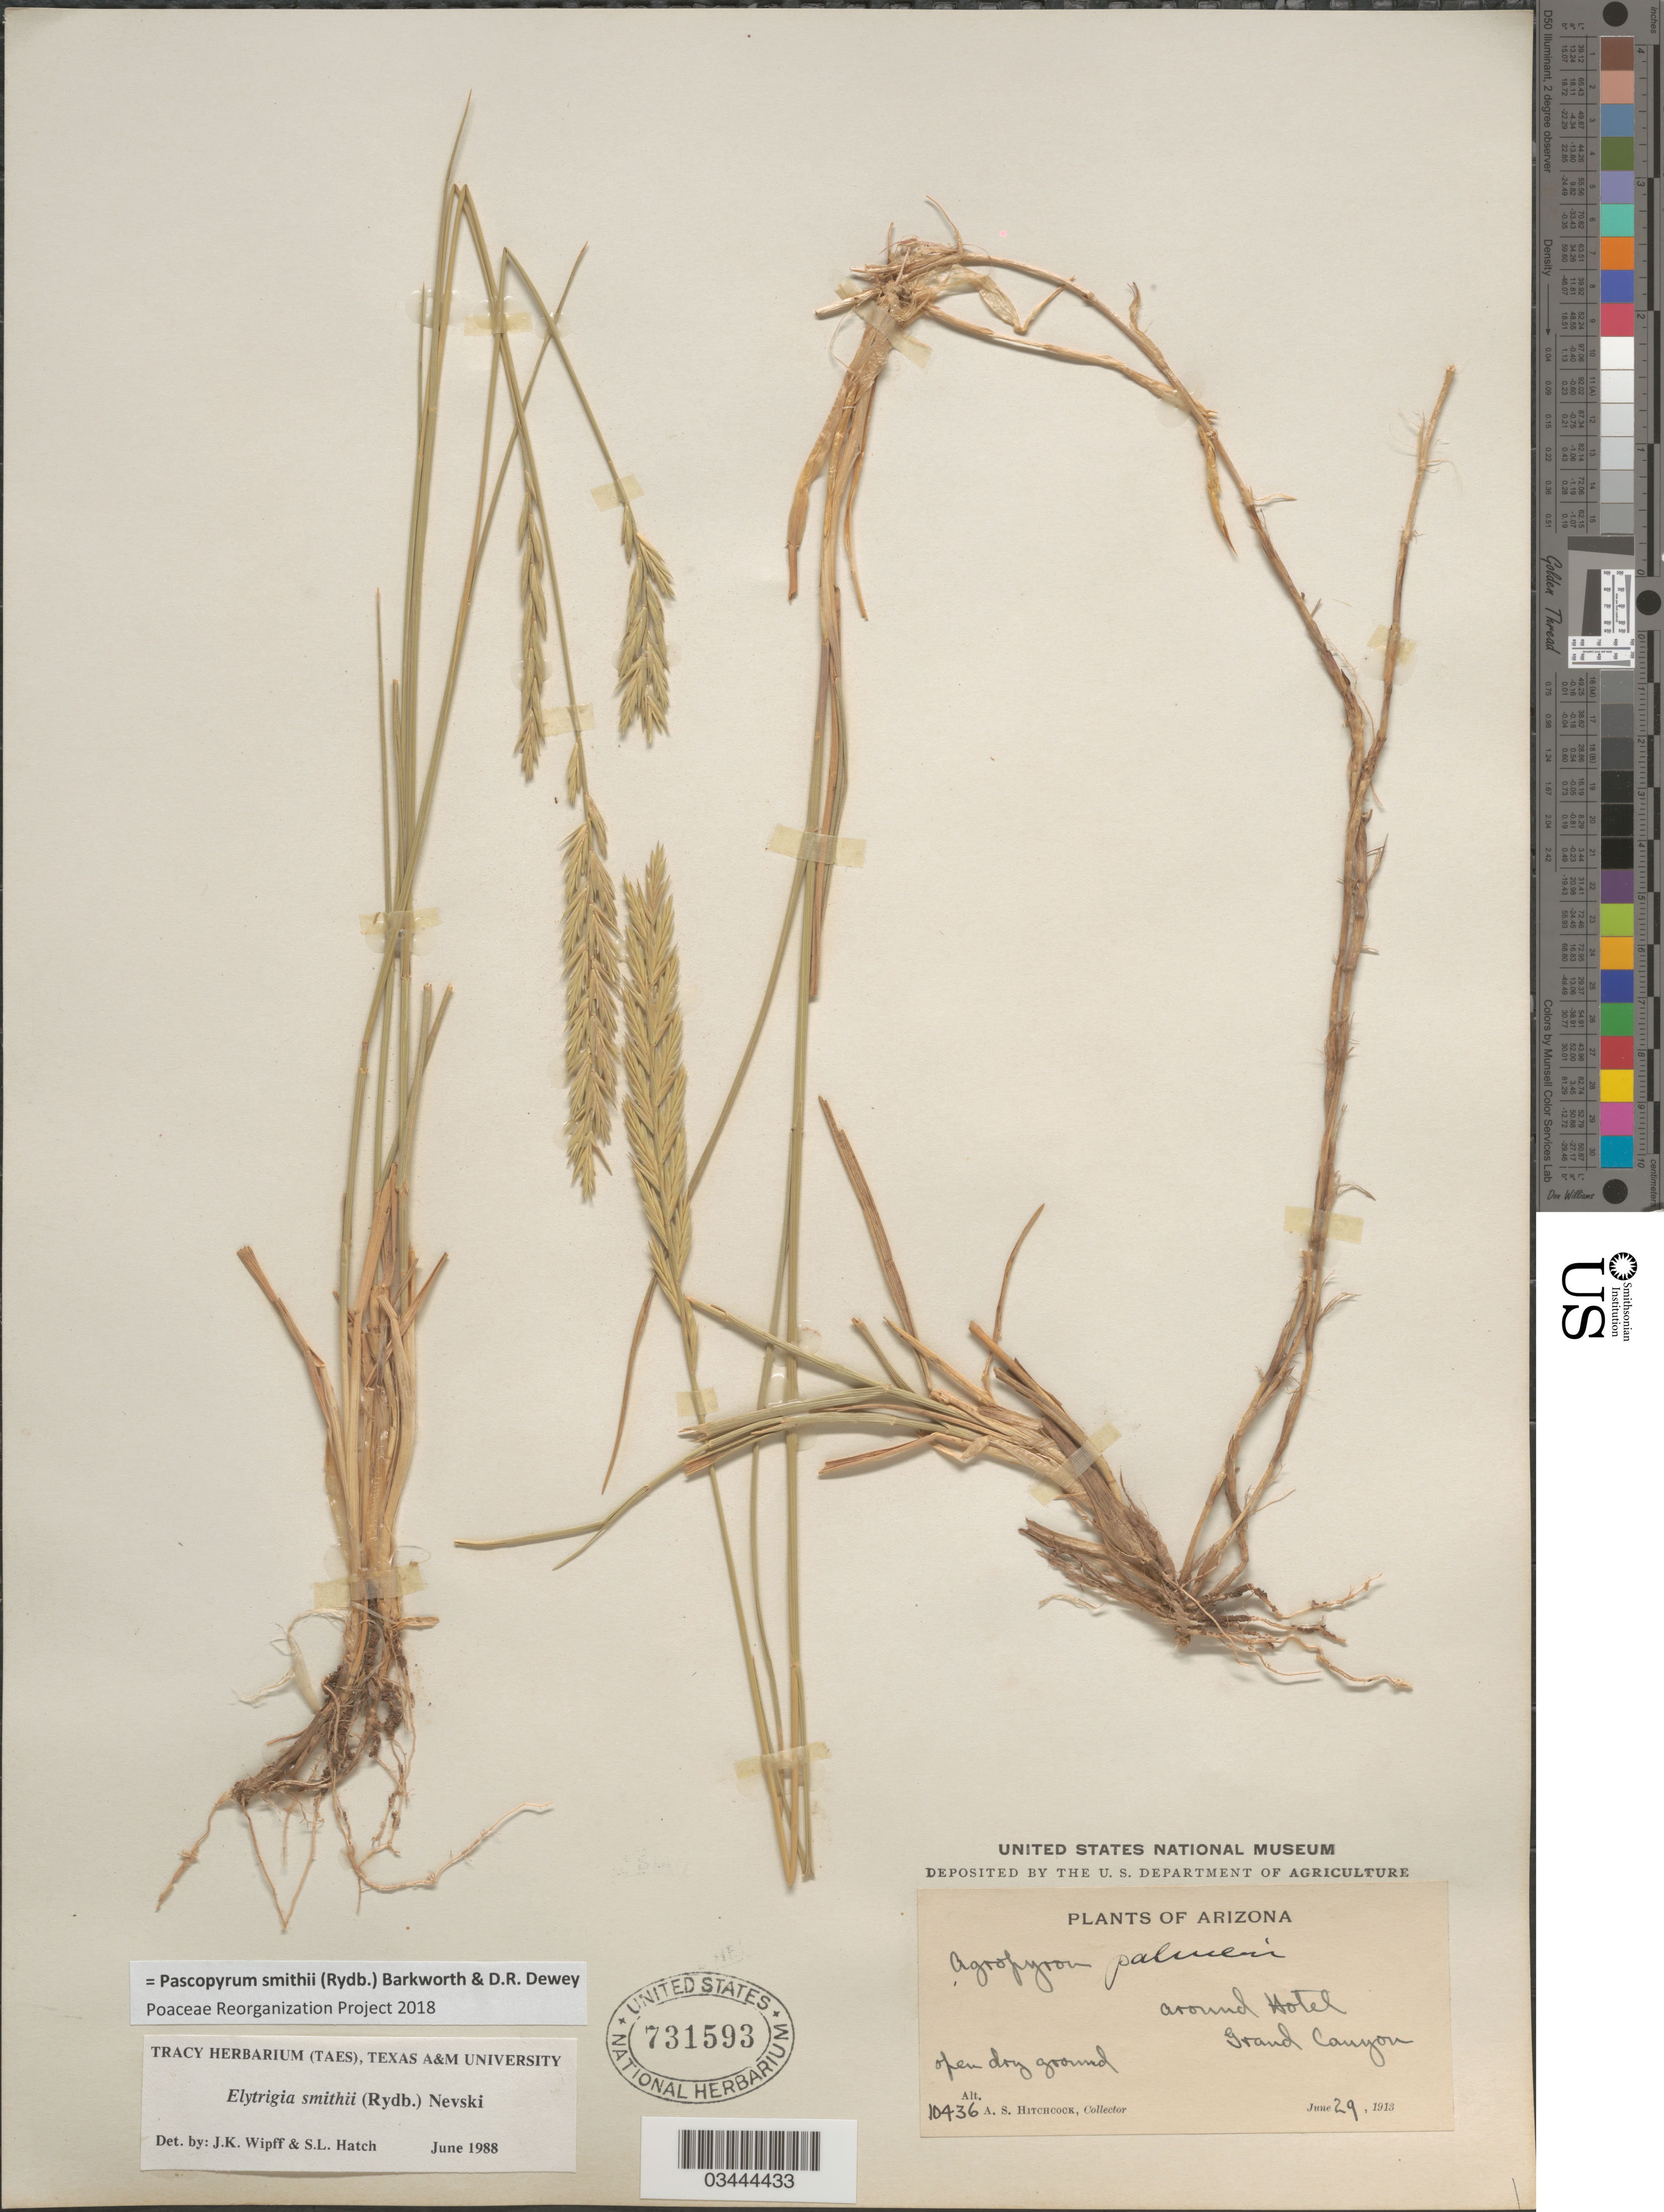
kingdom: Plantae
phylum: Tracheophyta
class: Liliopsida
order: Poales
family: Poaceae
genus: Pascopyrum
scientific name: Pascopyrum smithii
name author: (Rydb.) Barkworth & Dewey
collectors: A. S. Hitchcock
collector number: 10436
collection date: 1913-06-29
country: United States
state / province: Arizona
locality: Around Hotel, Grand Canyon.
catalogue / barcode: US 731593